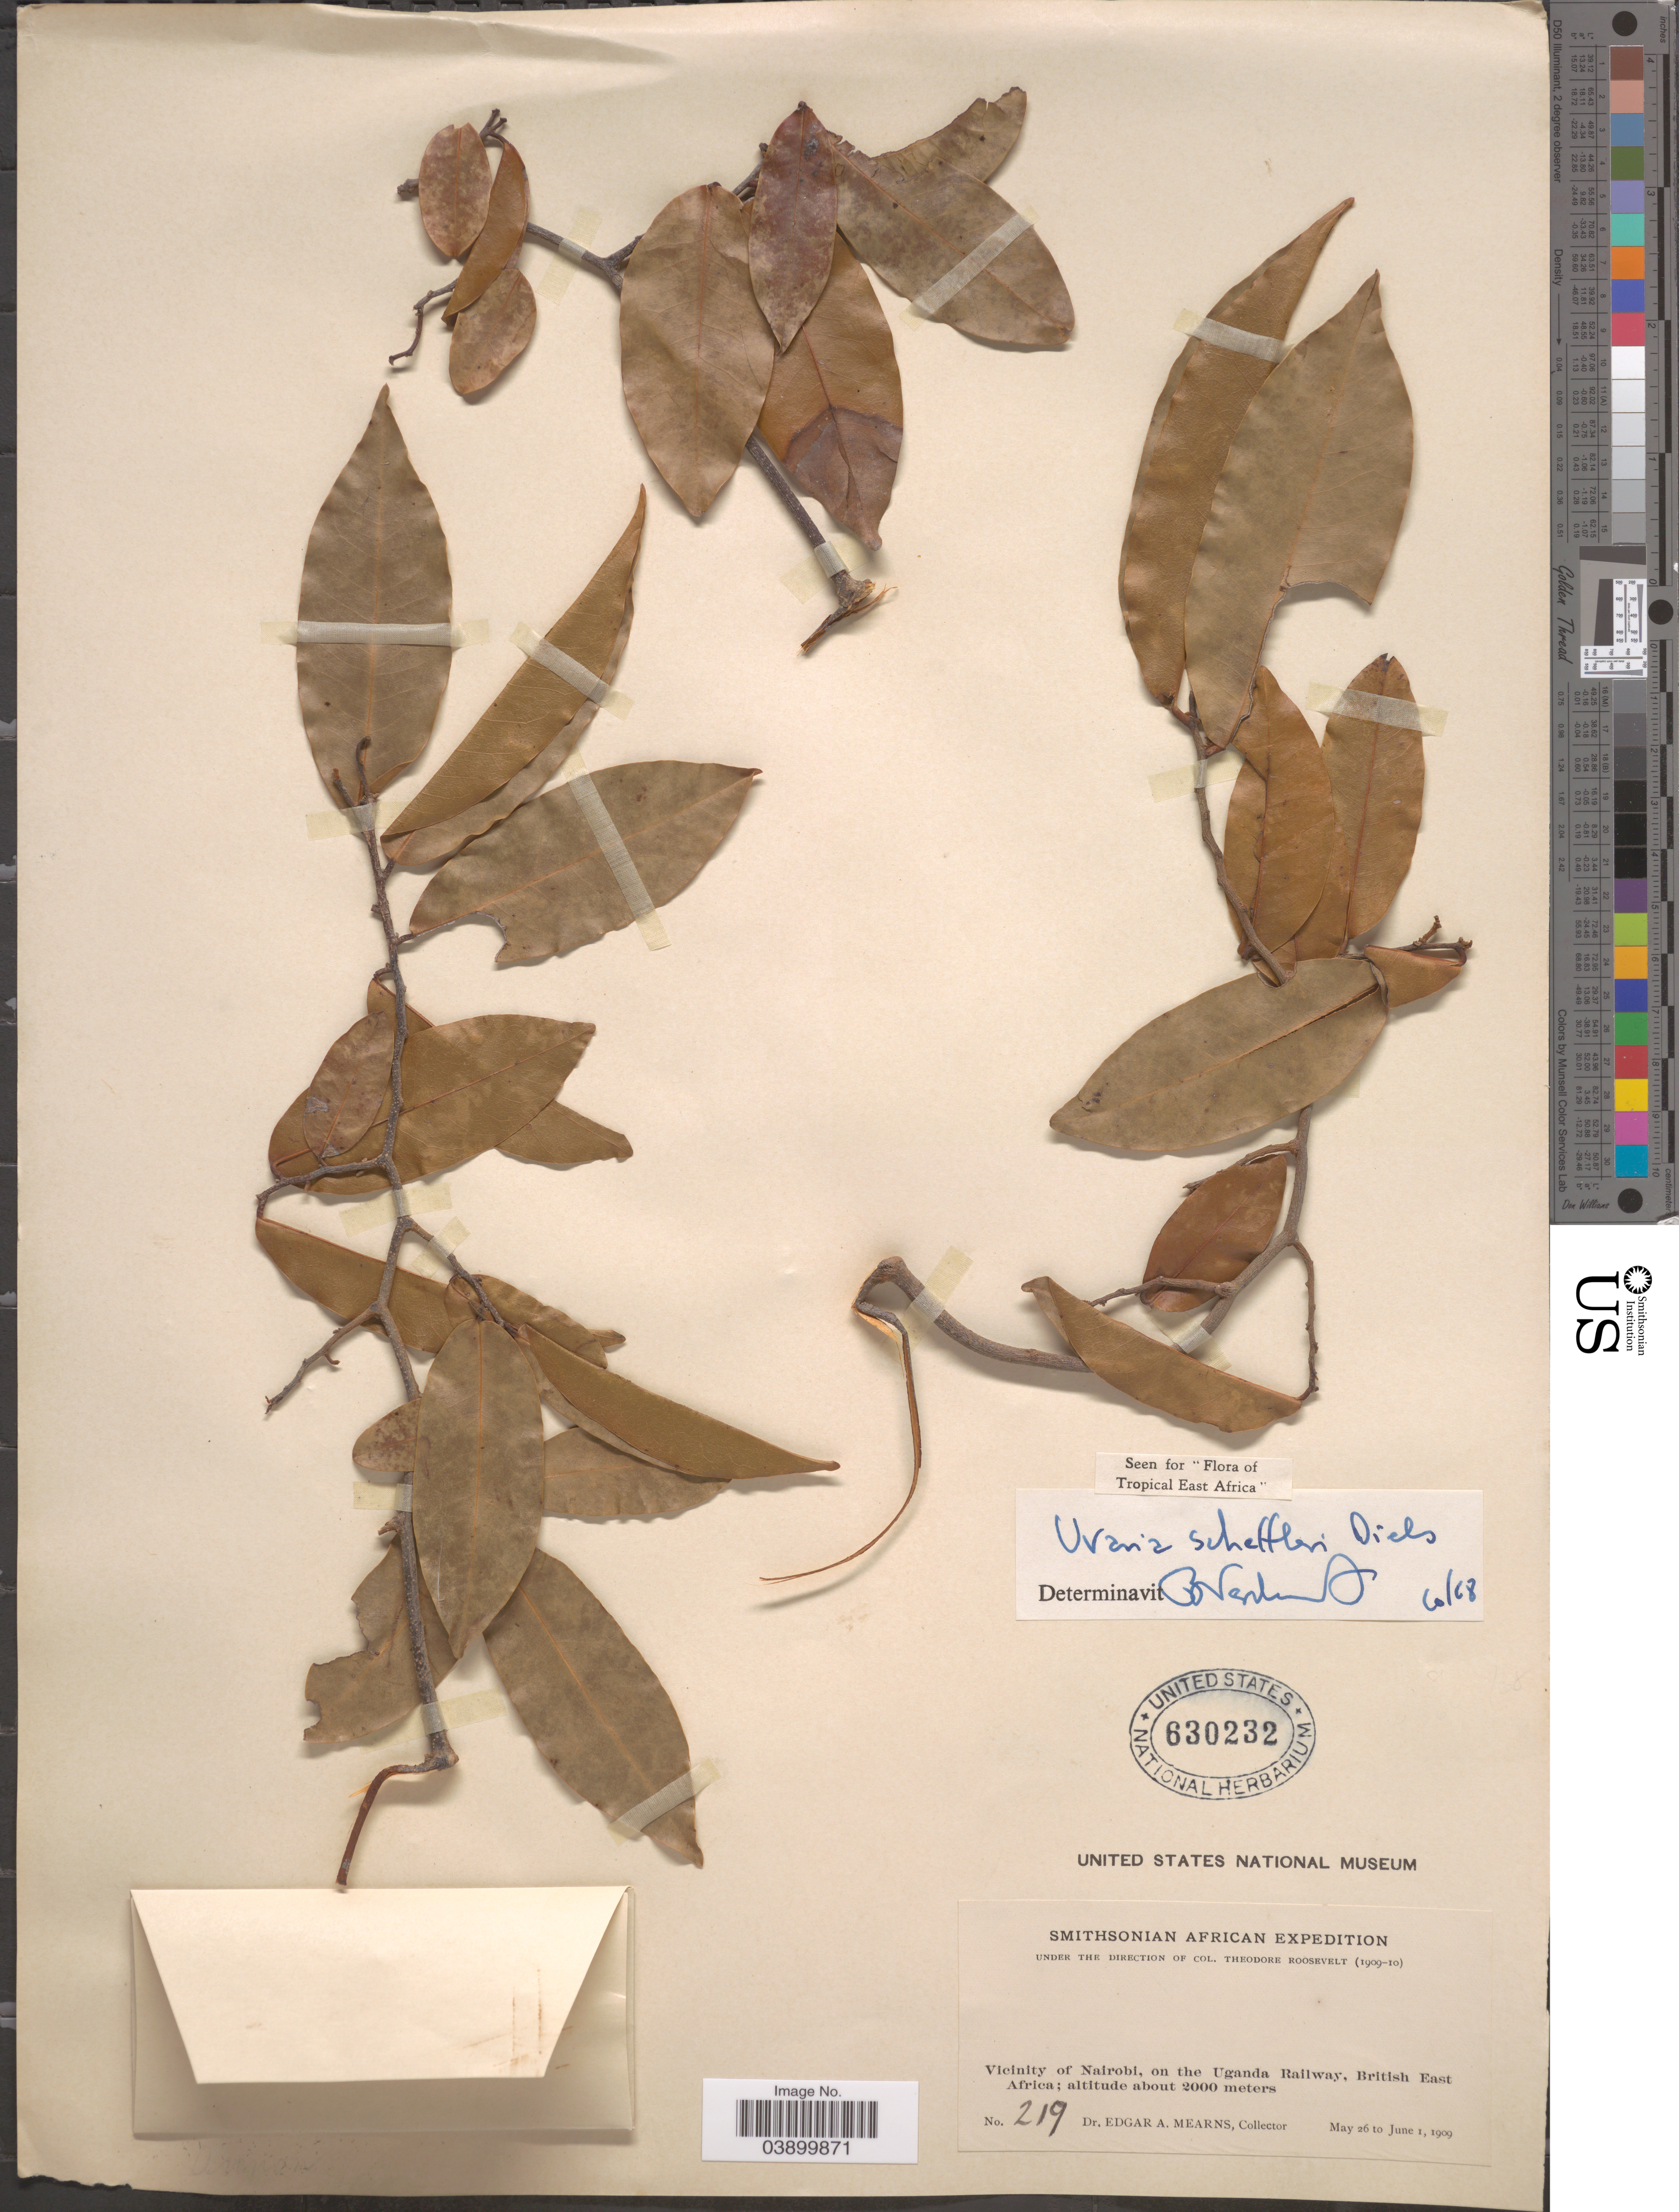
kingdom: Plantae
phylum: Tracheophyta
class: Magnoliopsida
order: Magnoliales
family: Annonaceae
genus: Uvaria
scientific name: Uvaria schefferi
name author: L.L. Zhou et al.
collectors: E. A. Mearns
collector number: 219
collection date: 1909-05-26/1909-06-01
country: Kenya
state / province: Nairobi Area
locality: Vicinity of Nairobi, on the Uganda Railway, British East Africa.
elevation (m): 2000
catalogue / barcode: US 630232